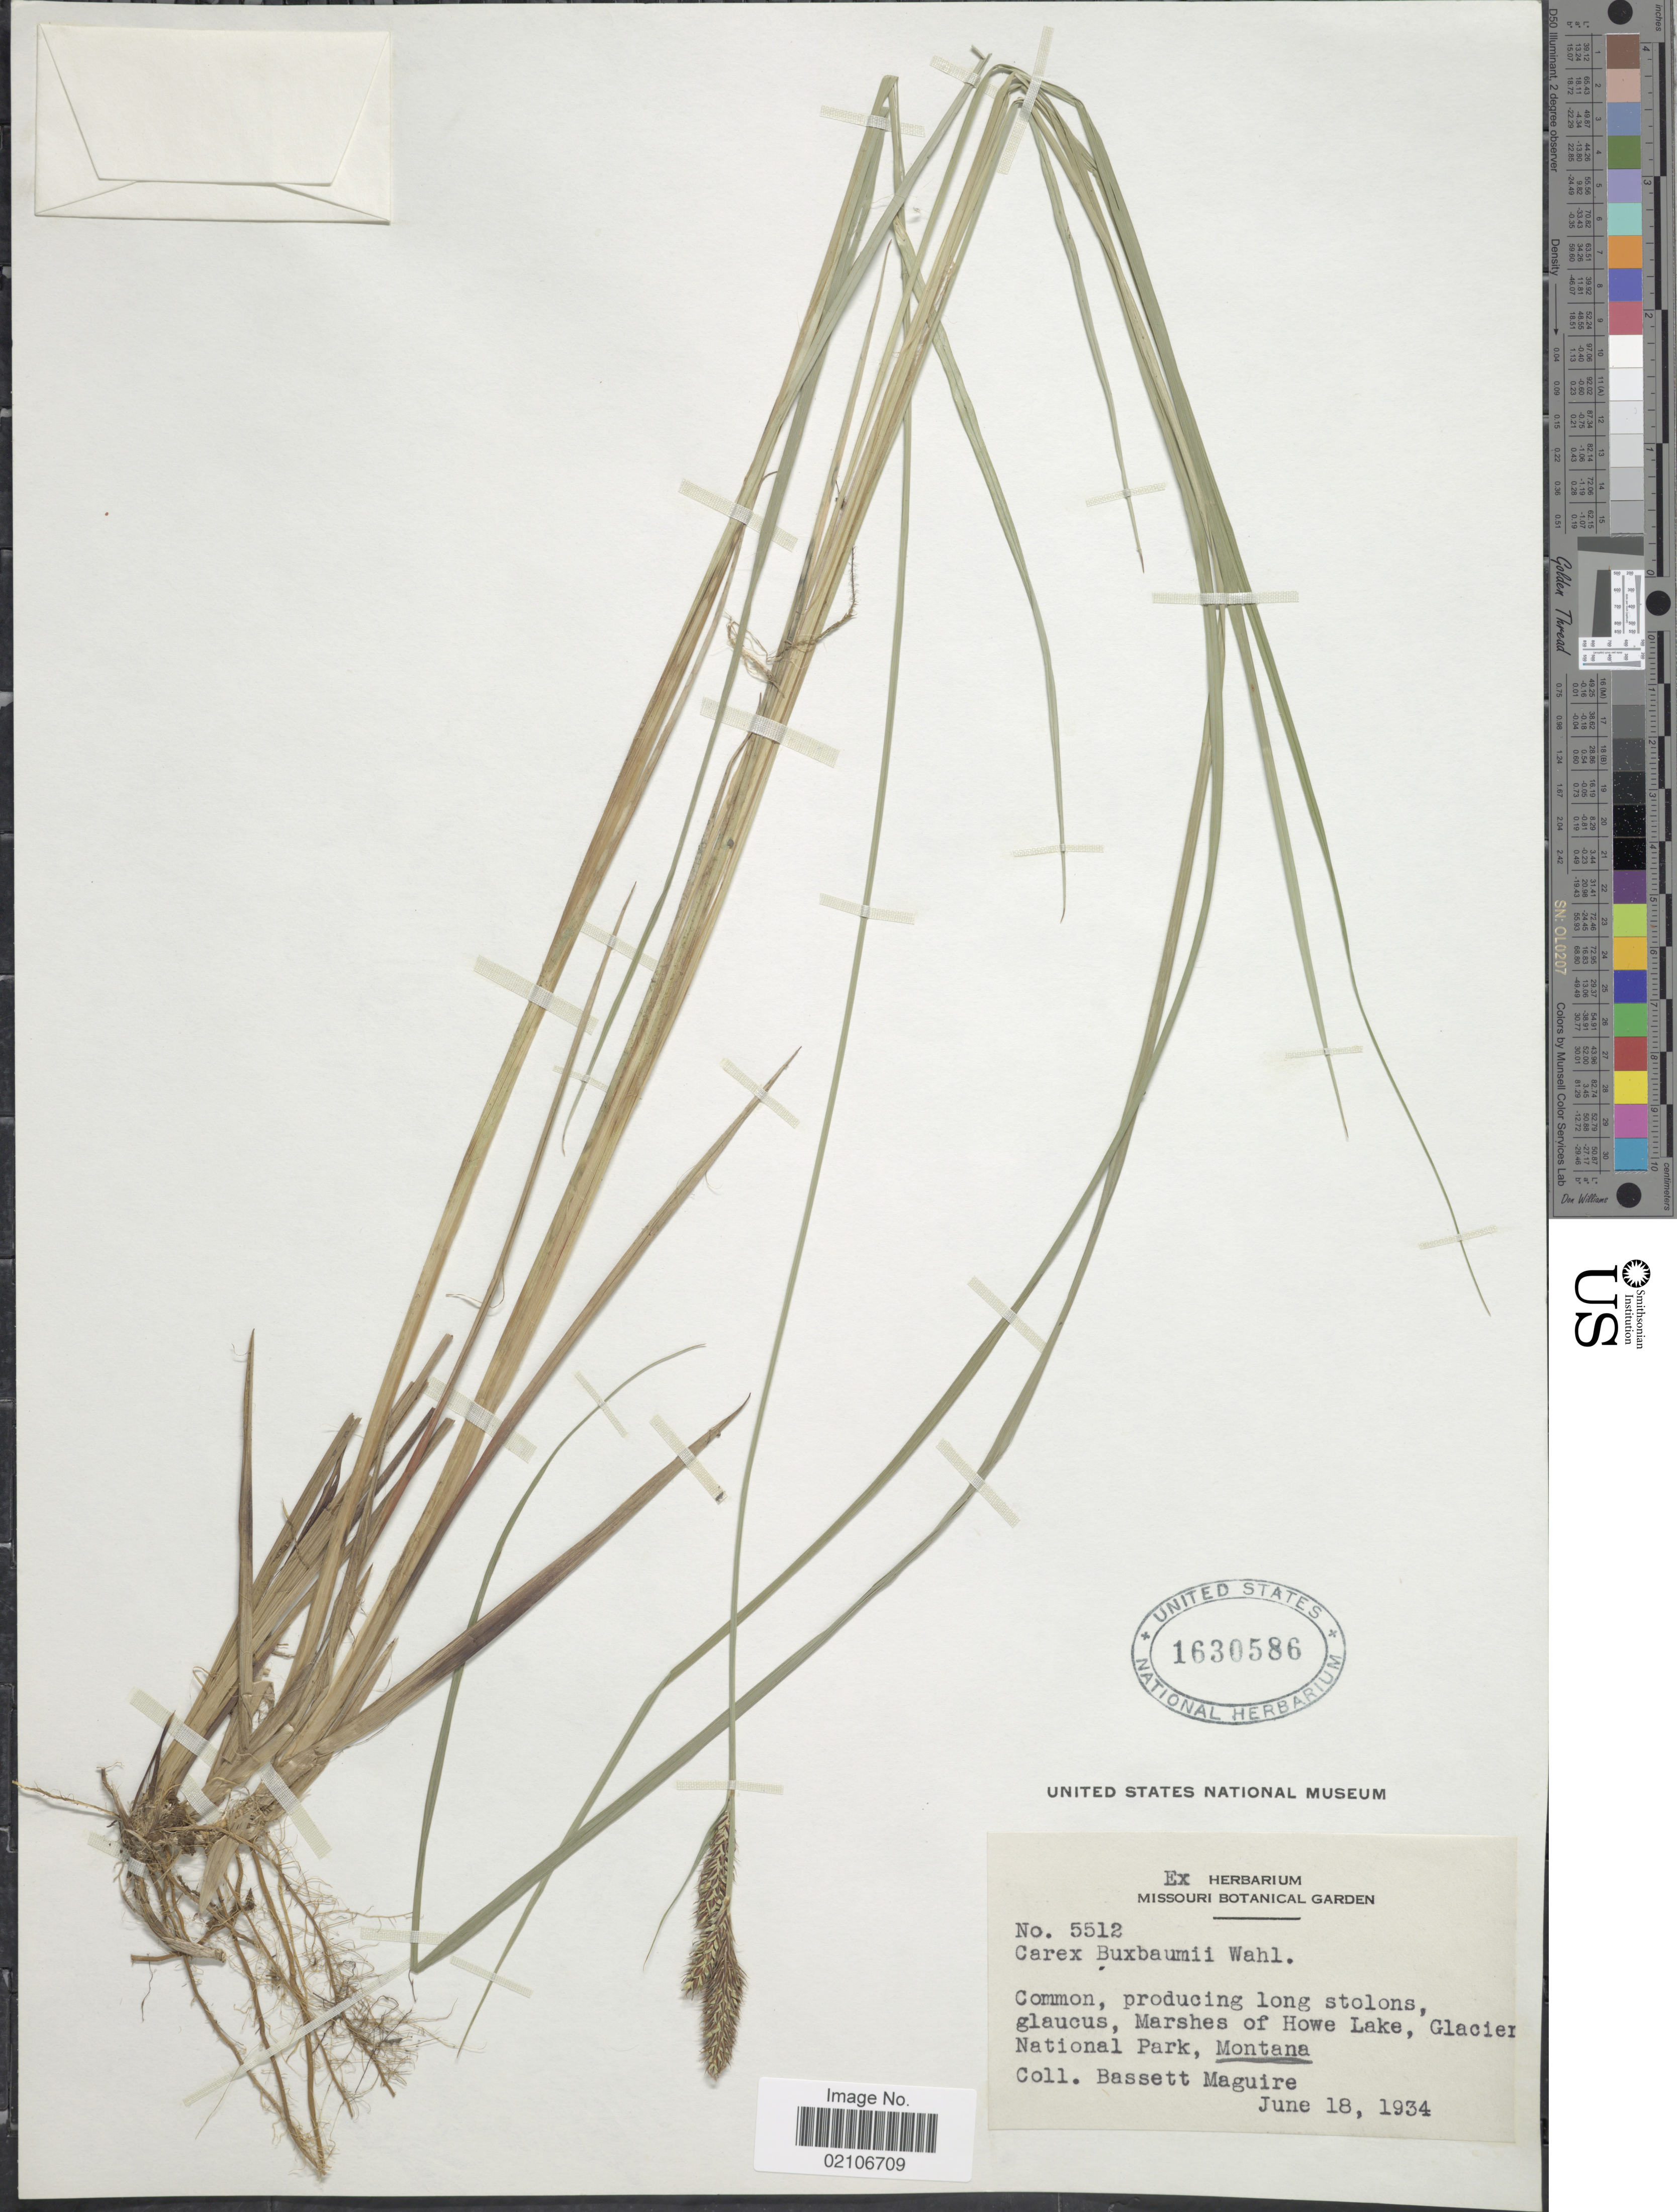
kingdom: Plantae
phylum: Tracheophyta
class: Liliopsida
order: Poales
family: Cyperaceae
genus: Carex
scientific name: Carex buxbaumii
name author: Wahlenb.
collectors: B. Maguire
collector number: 5512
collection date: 1934-06-18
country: United States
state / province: Montana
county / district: Flathead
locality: Common, producing long stolons, glaucus, Marshes of Howe Lake, Glacier National Park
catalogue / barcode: US 1630586